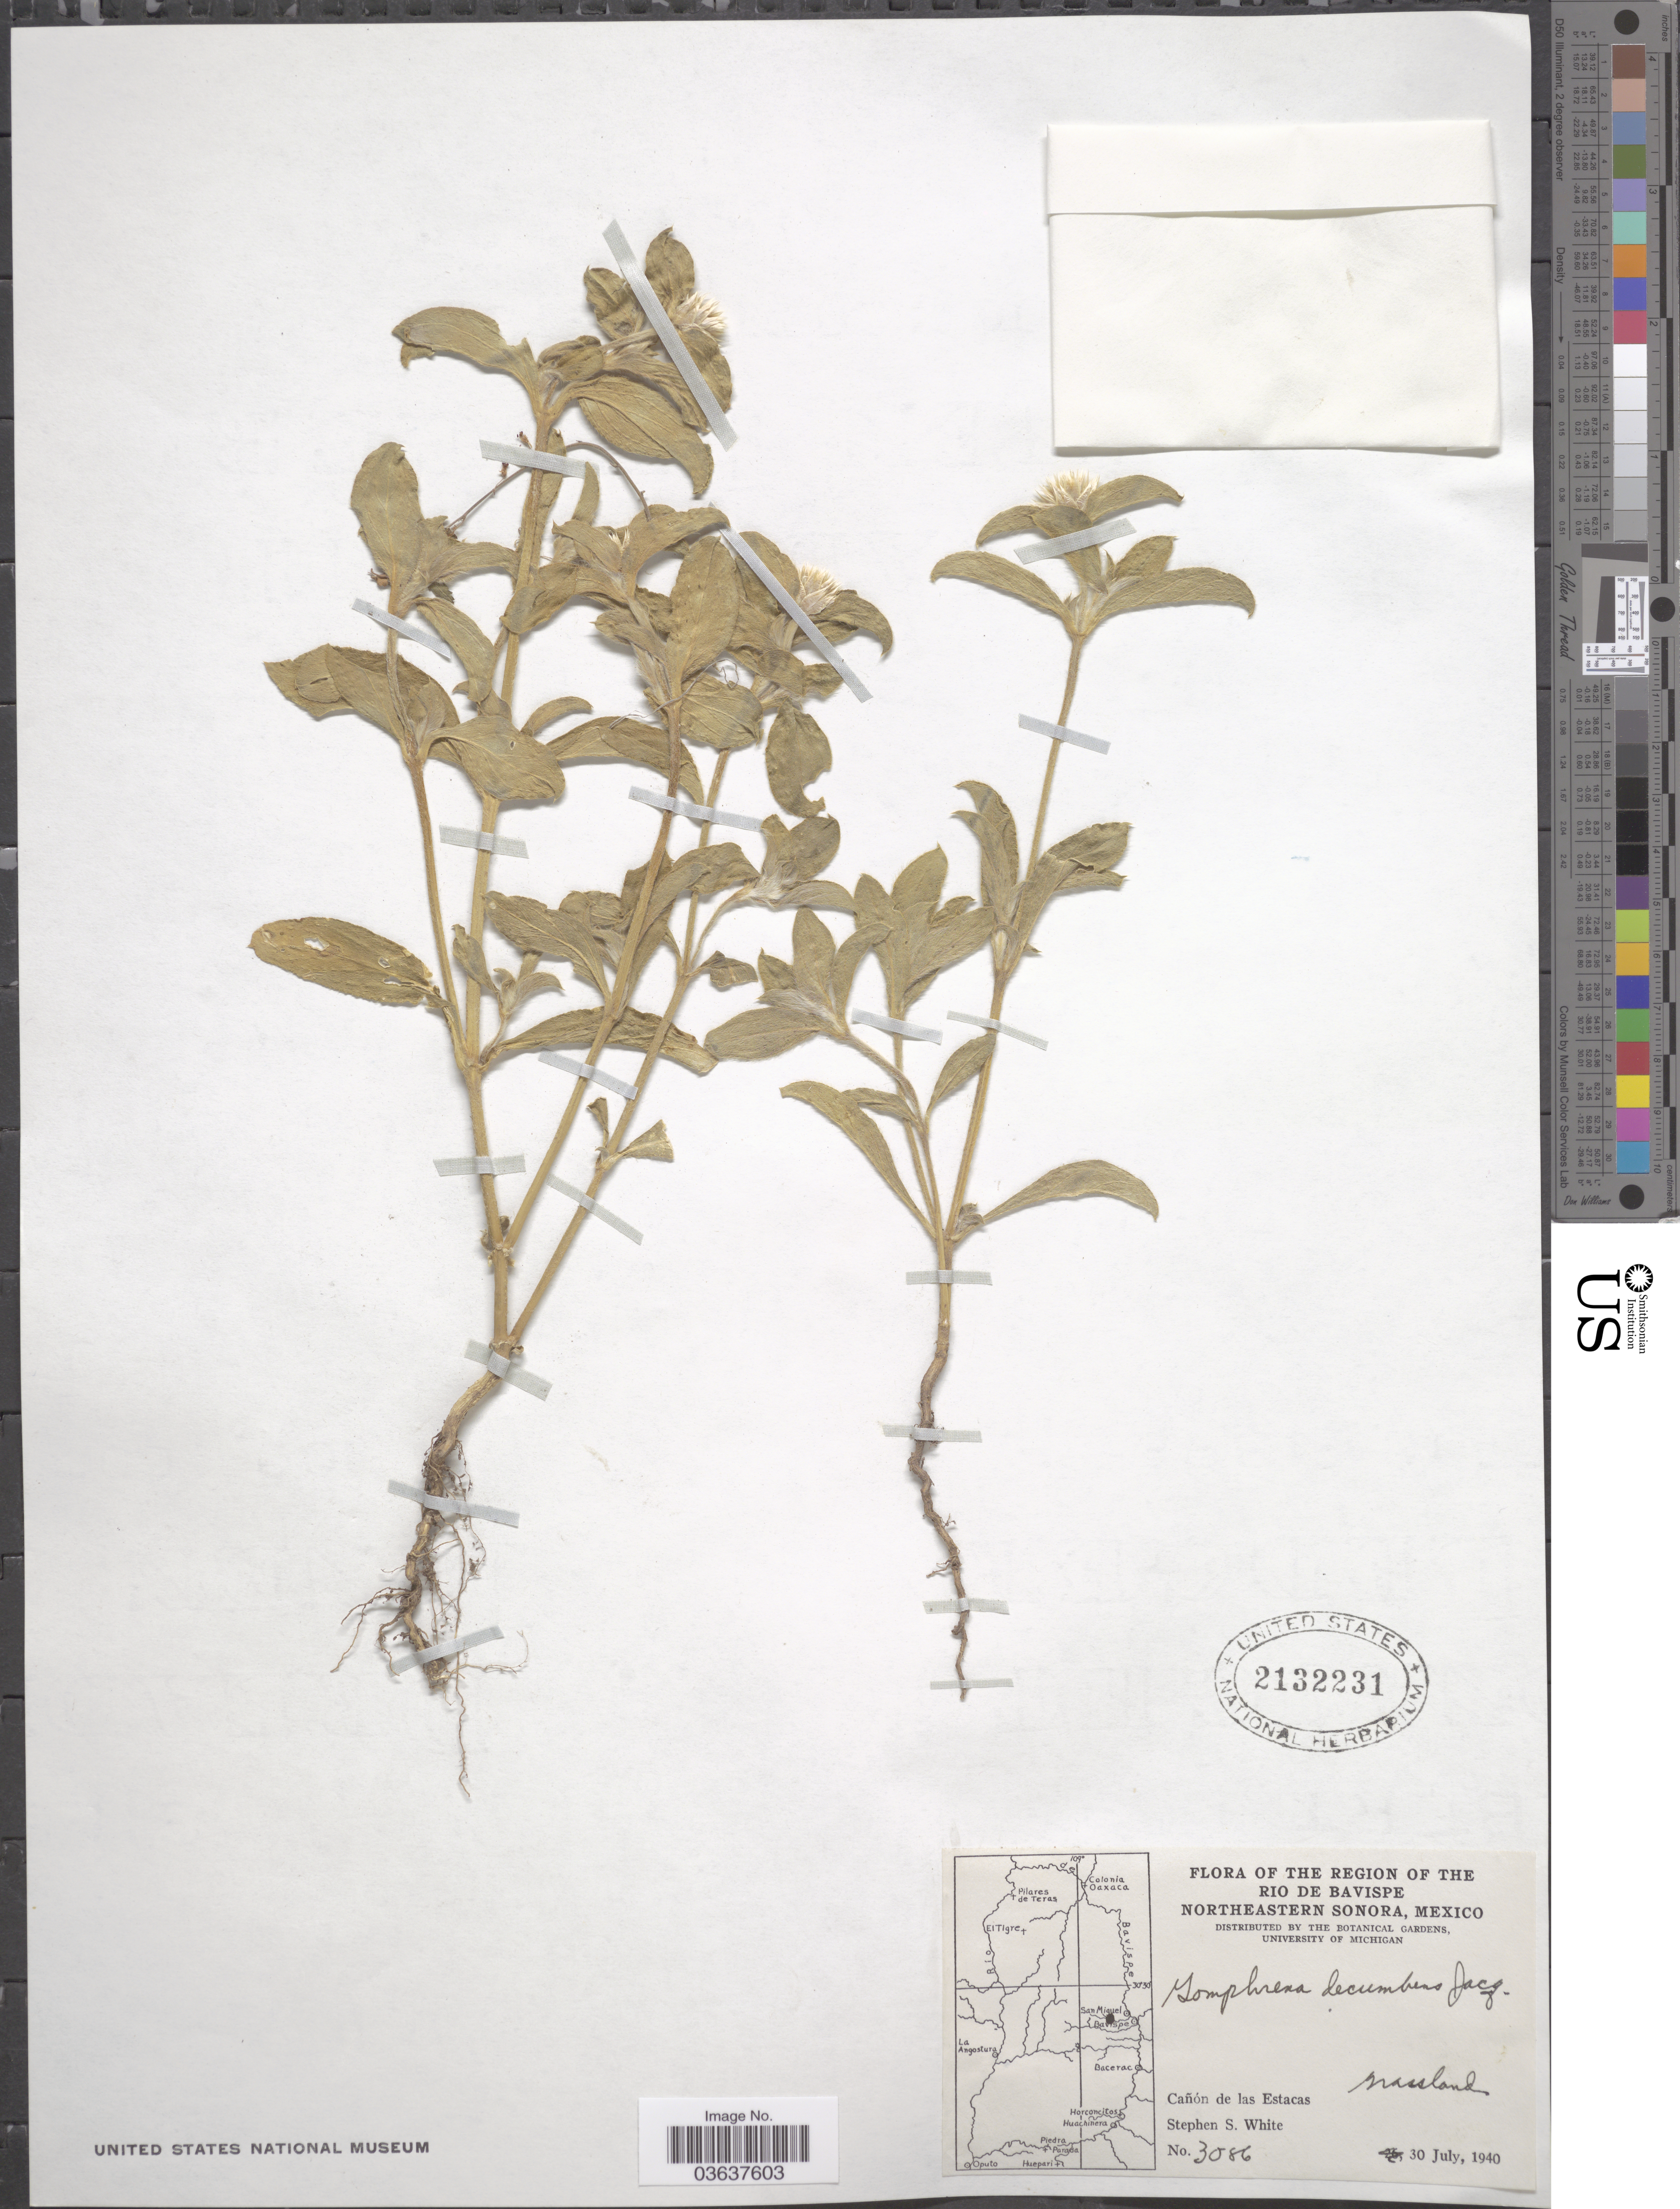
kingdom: Plantae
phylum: Tracheophyta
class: Magnoliopsida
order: Caryophyllales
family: Amaranthaceae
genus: Gomphrena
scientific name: Gomphrena decumbens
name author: Jacq.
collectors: S. S. White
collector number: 3086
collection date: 1940-07-30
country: Mexico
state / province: Sonora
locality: The Region of The Rio de Bavispe, Northeastern Sonora. Cañón de las Estacas, grassland.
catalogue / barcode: US 2132231